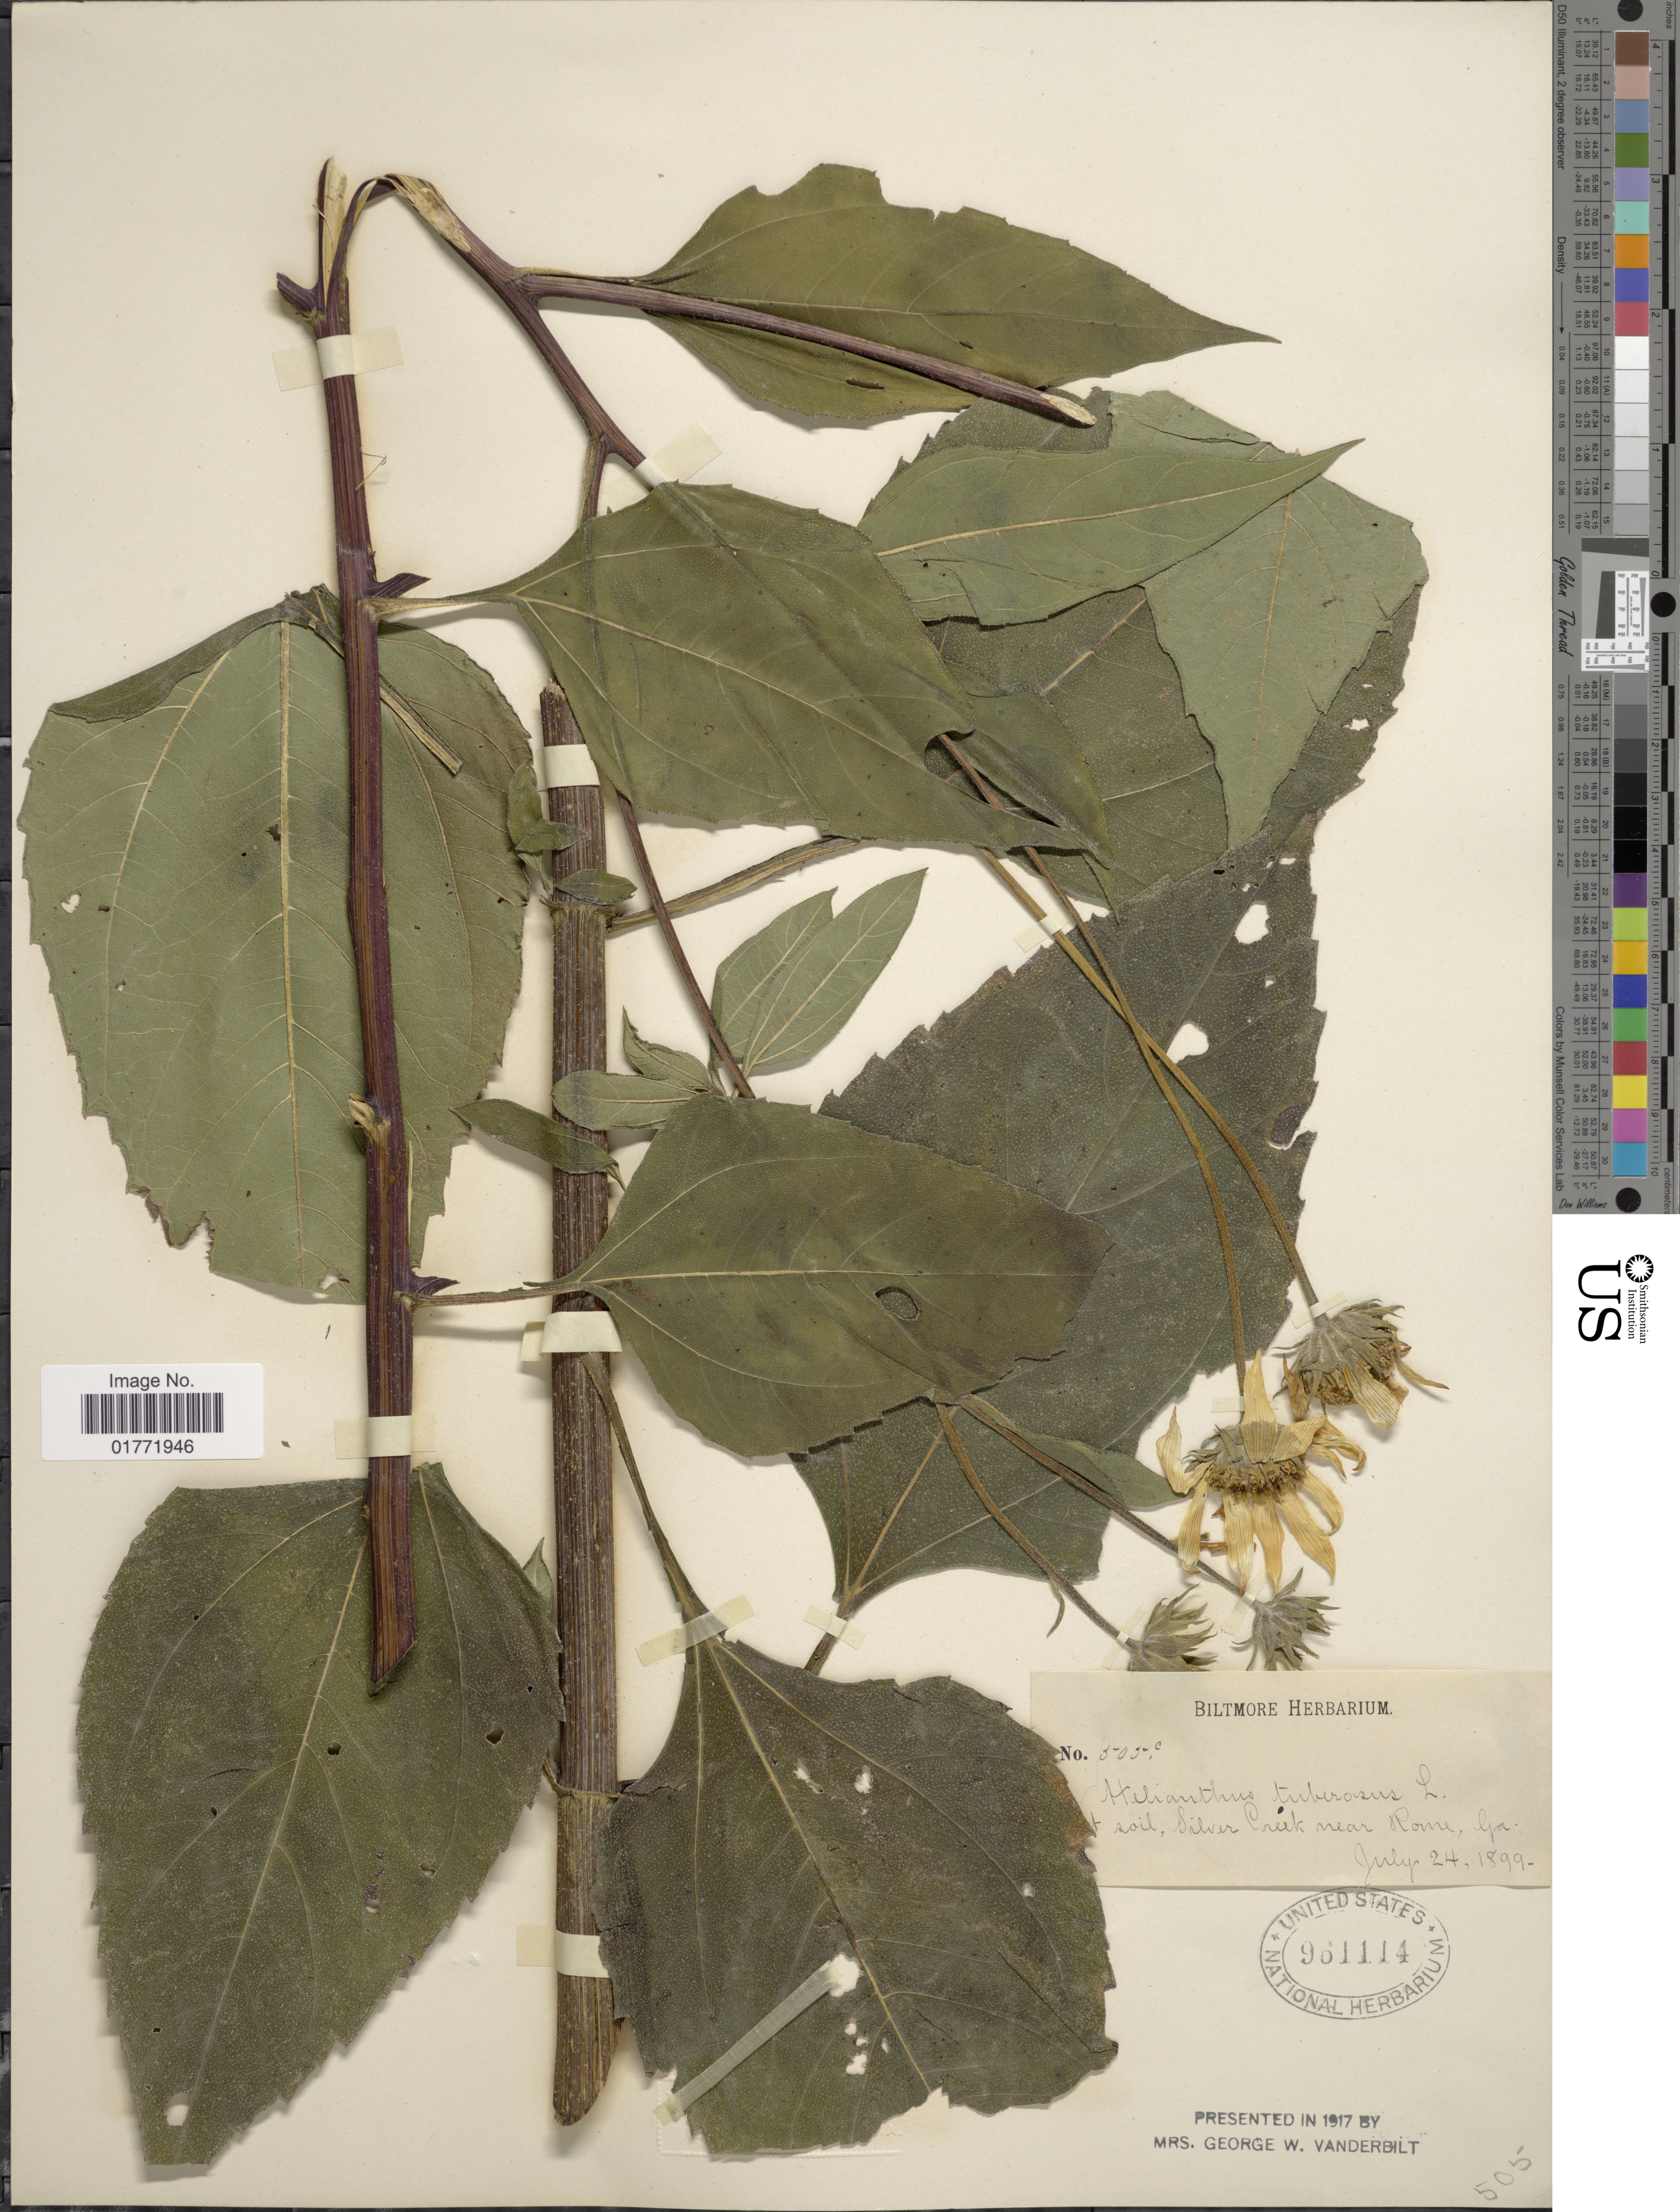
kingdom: Plantae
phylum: Tracheophyta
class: Magnoliopsida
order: Asterales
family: Asteraceae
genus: Helianthus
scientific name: Helianthus tuberosus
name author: L.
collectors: ex herb. Biltmore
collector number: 505c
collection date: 1899-07-24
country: United States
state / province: Georgia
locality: Silver Creek near Rome, Ga.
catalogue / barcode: US 961114